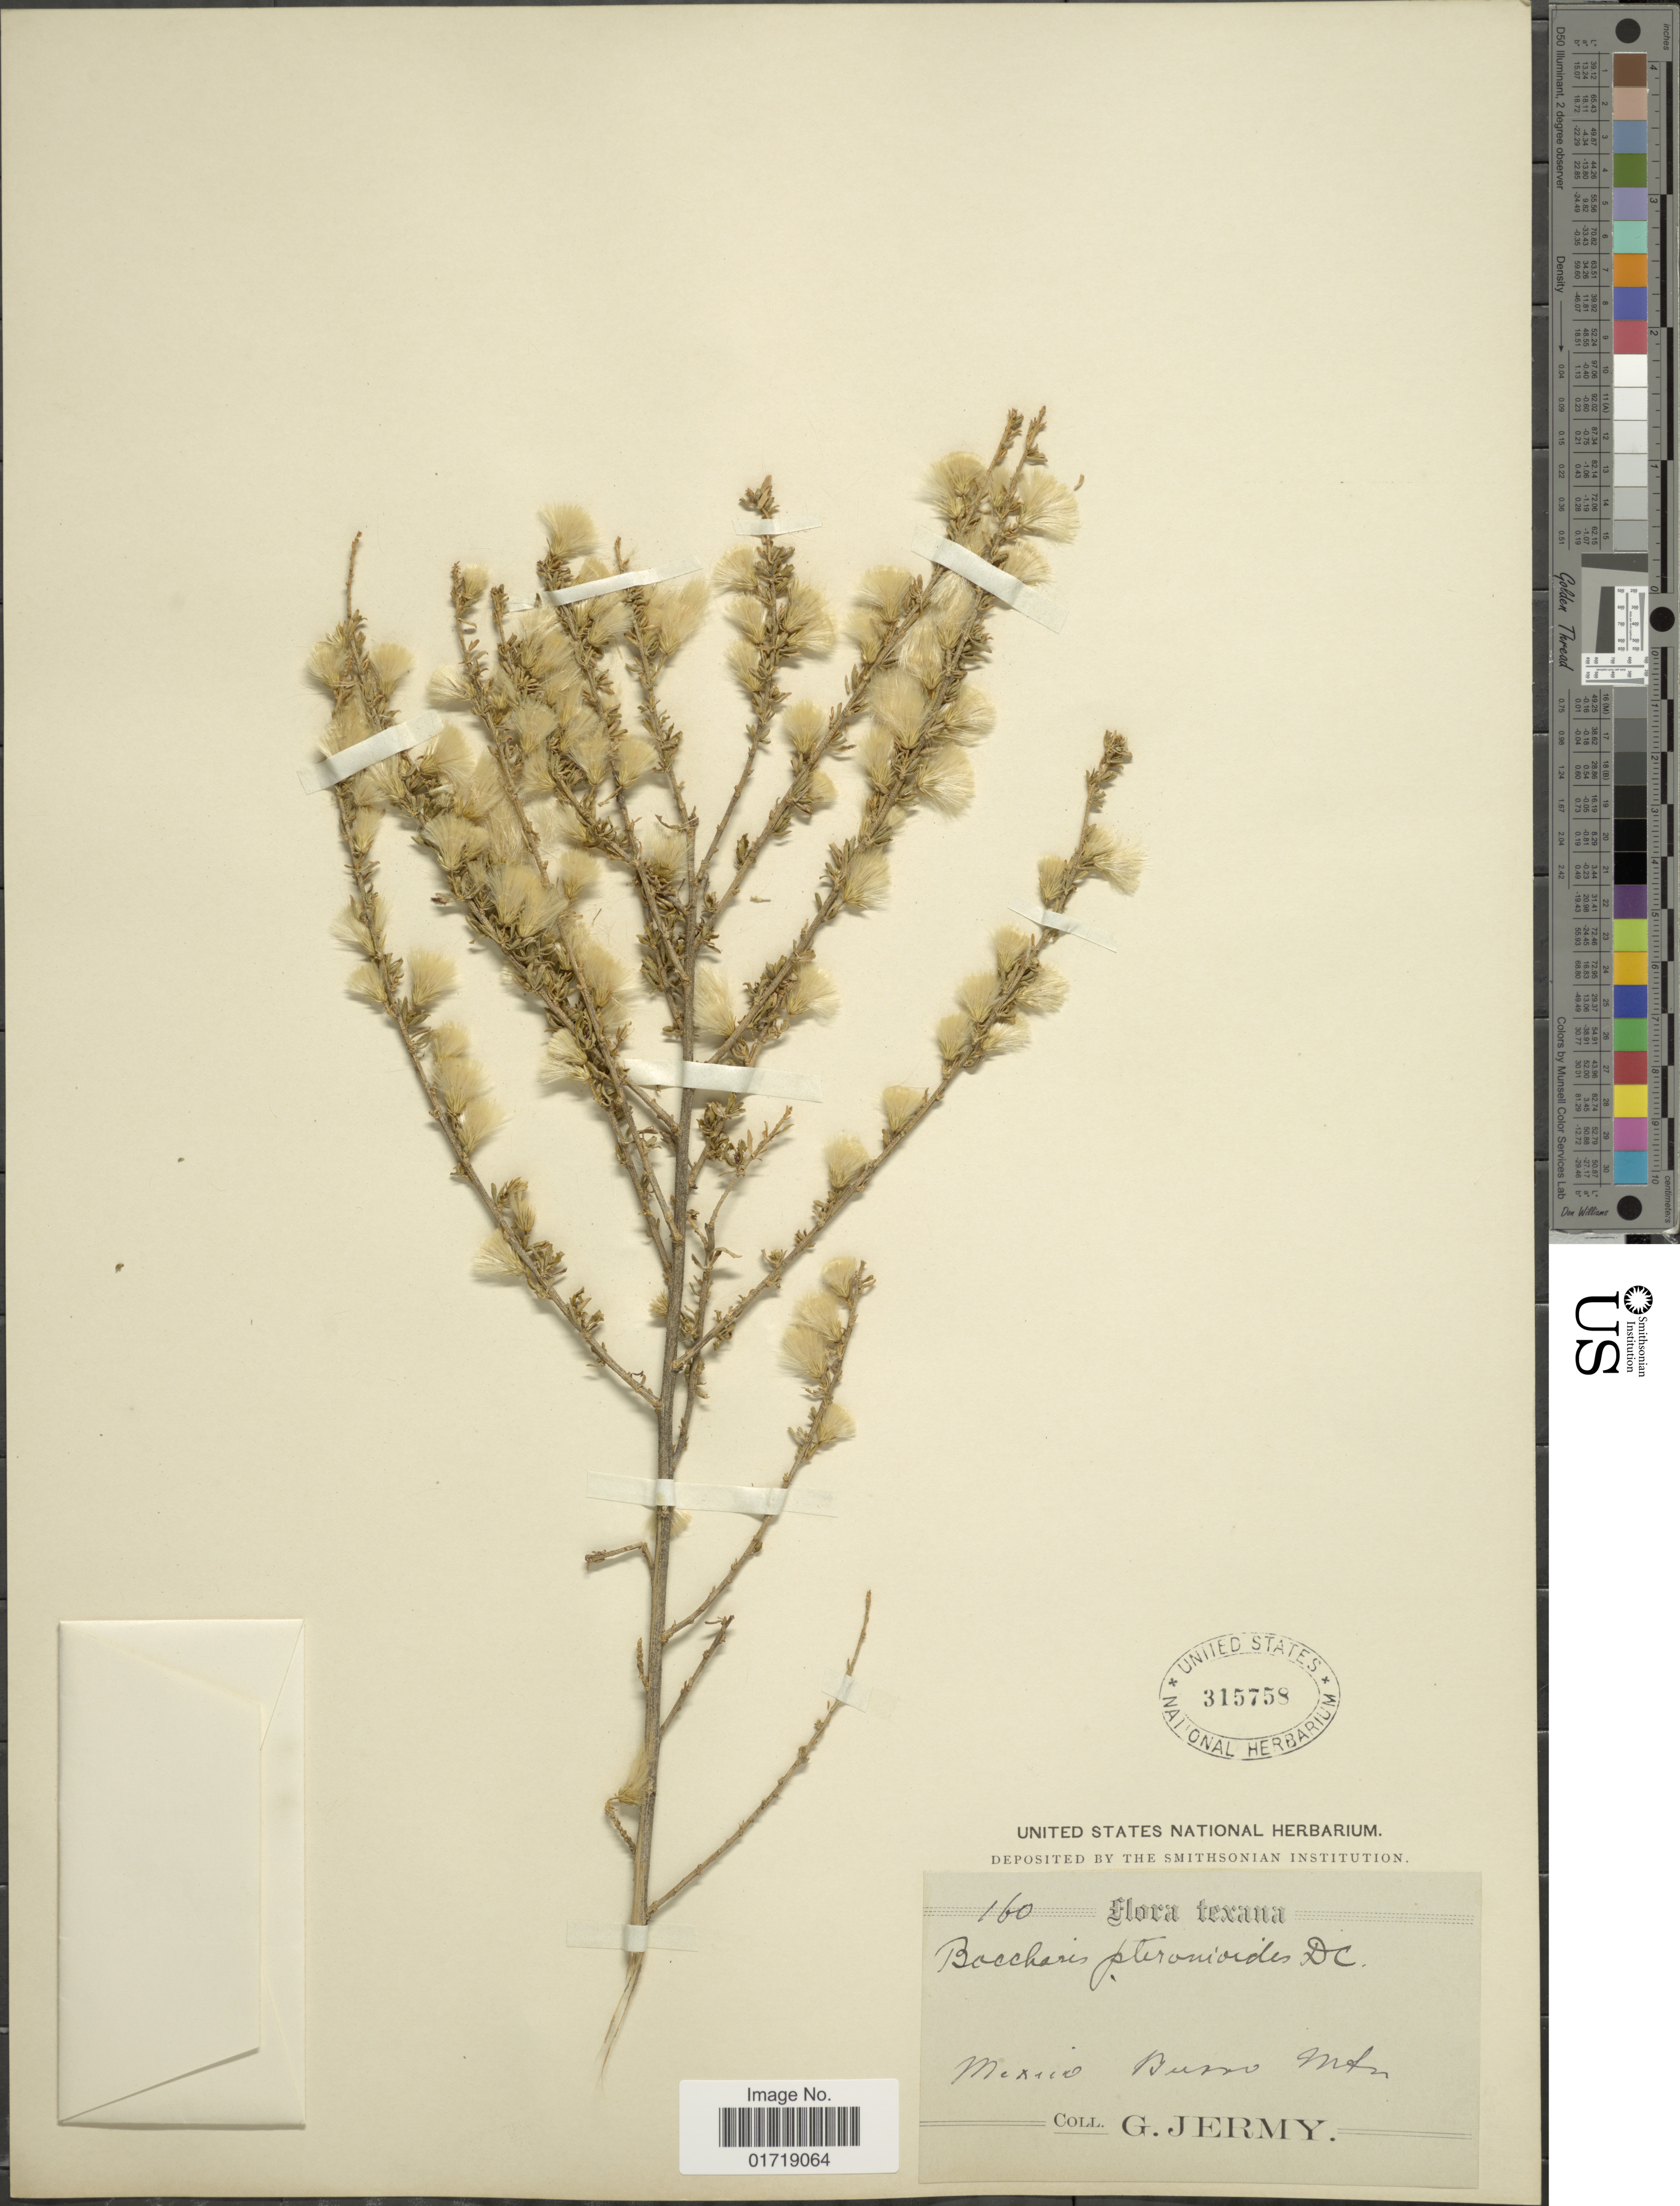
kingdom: Plantae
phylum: Tracheophyta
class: Magnoliopsida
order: Asterales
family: Asteraceae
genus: Baccharis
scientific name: Baccharis pteronioides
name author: DC.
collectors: G. Jermy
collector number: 160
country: United States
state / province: Texas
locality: Mexico Burro Mtn.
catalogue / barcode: US 315758